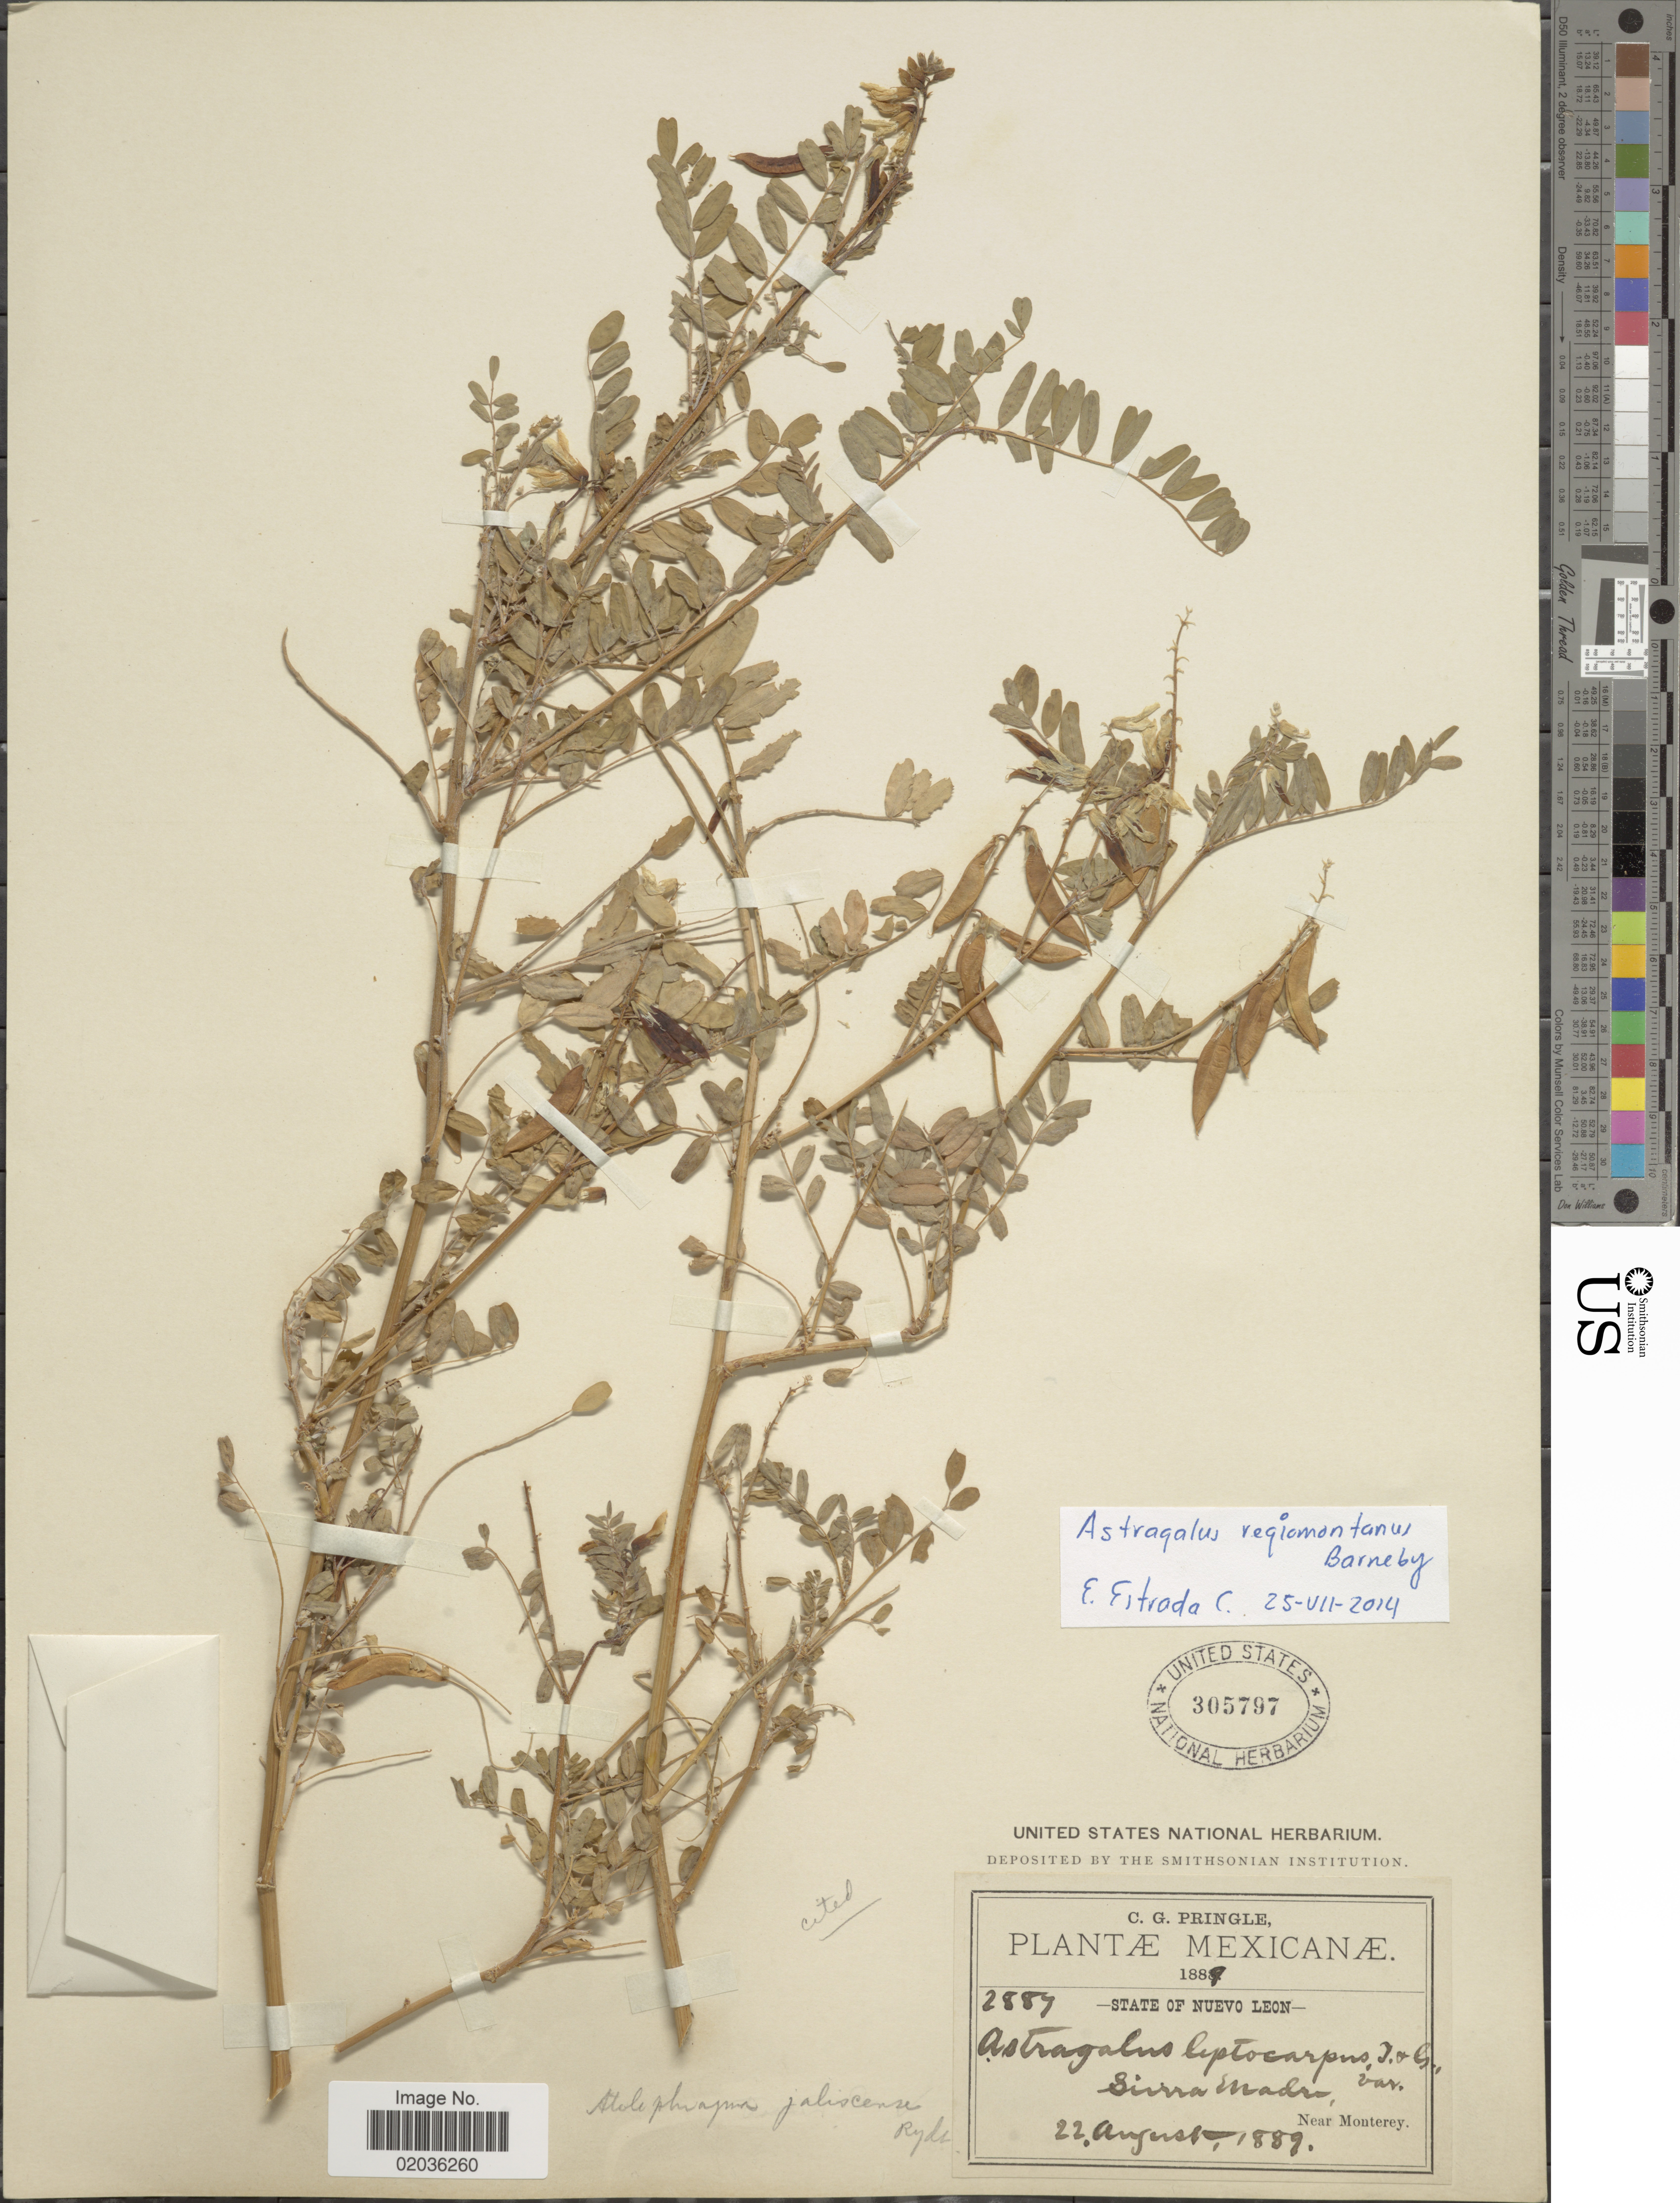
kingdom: Plantae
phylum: Tracheophyta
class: Magnoliopsida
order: Fabales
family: Fabaceae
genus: Astragalus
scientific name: Astragalus regiomontanus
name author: Barneby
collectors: C. G. Pringle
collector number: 2889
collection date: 1889-08-22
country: Mexico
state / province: Nuevo León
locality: Sierra Madre, Near Monterey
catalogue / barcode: US 305797